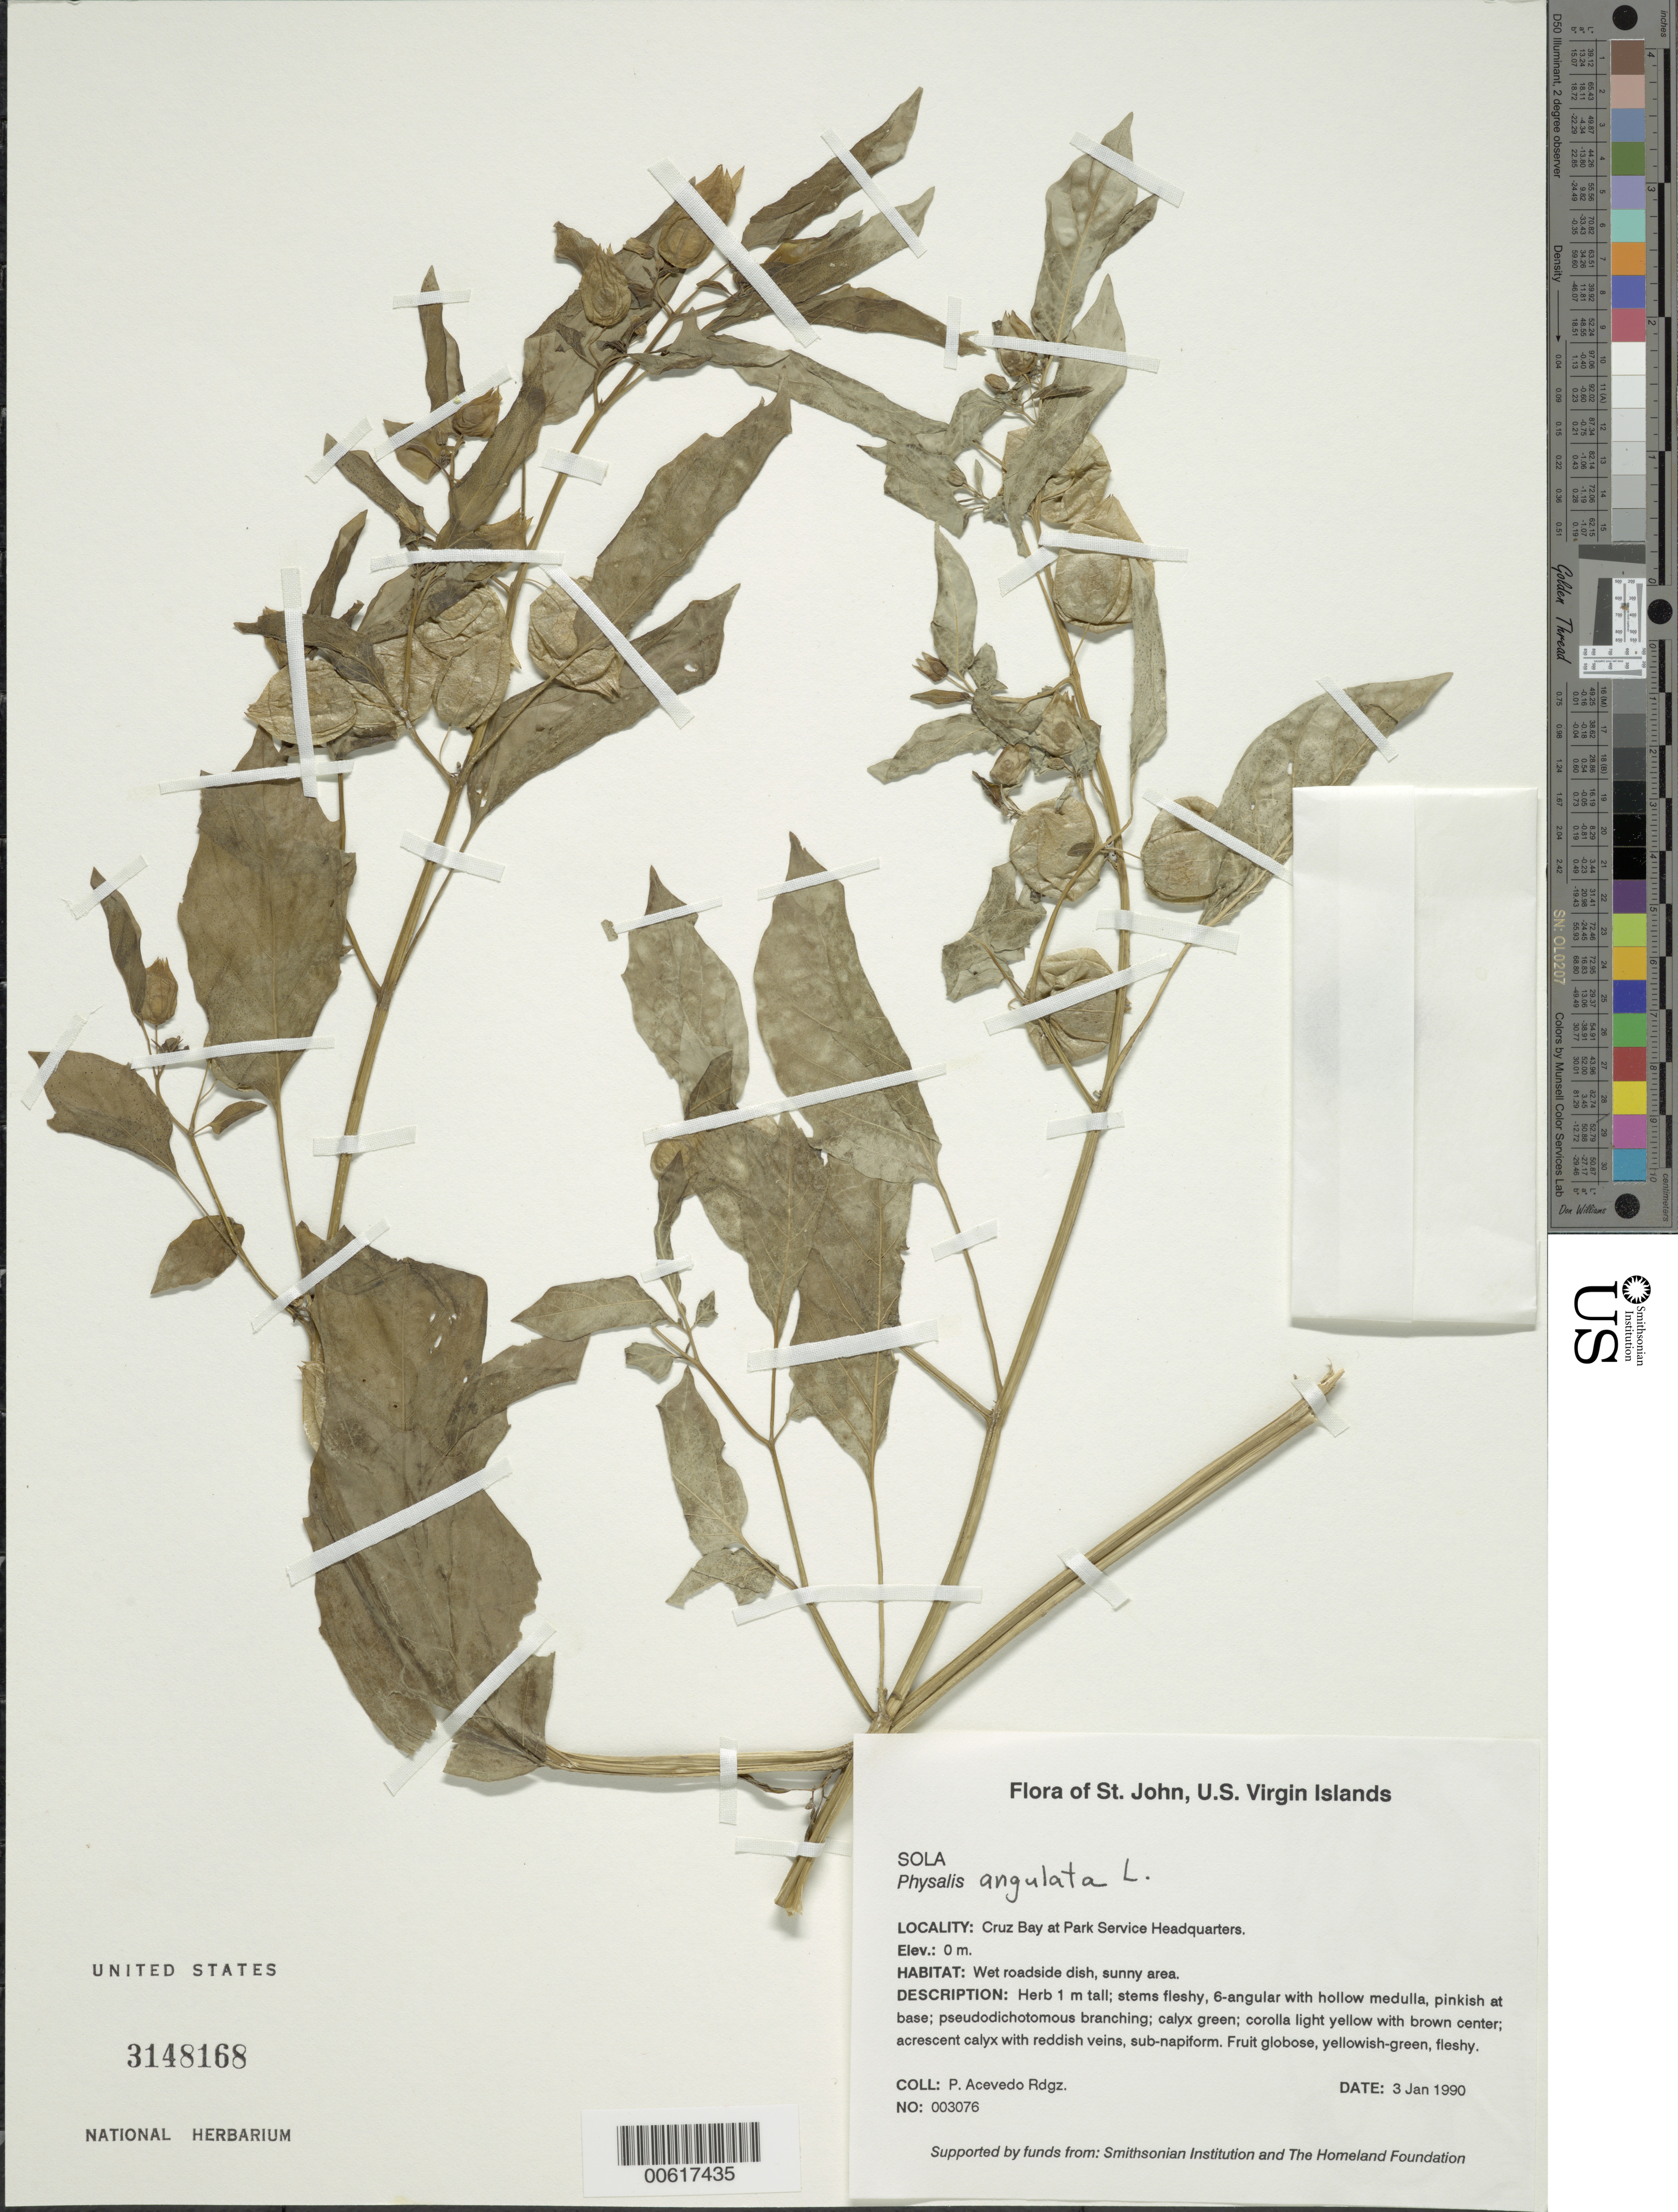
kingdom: Plantae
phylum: Tracheophyta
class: Magnoliopsida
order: Solanales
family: Solanaceae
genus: Physalis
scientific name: Physalis angulata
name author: L.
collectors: P. Acevedo-Rodr.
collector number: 3076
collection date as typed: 03 Jan 1990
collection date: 1990-01-03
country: U.S. Virgin Islands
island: St. John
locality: Cruz Bay Quarter; Cruz Bay at Park Service Headquarters.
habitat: Wet roadside dish, sunny area.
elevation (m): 0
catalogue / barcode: US 3148168